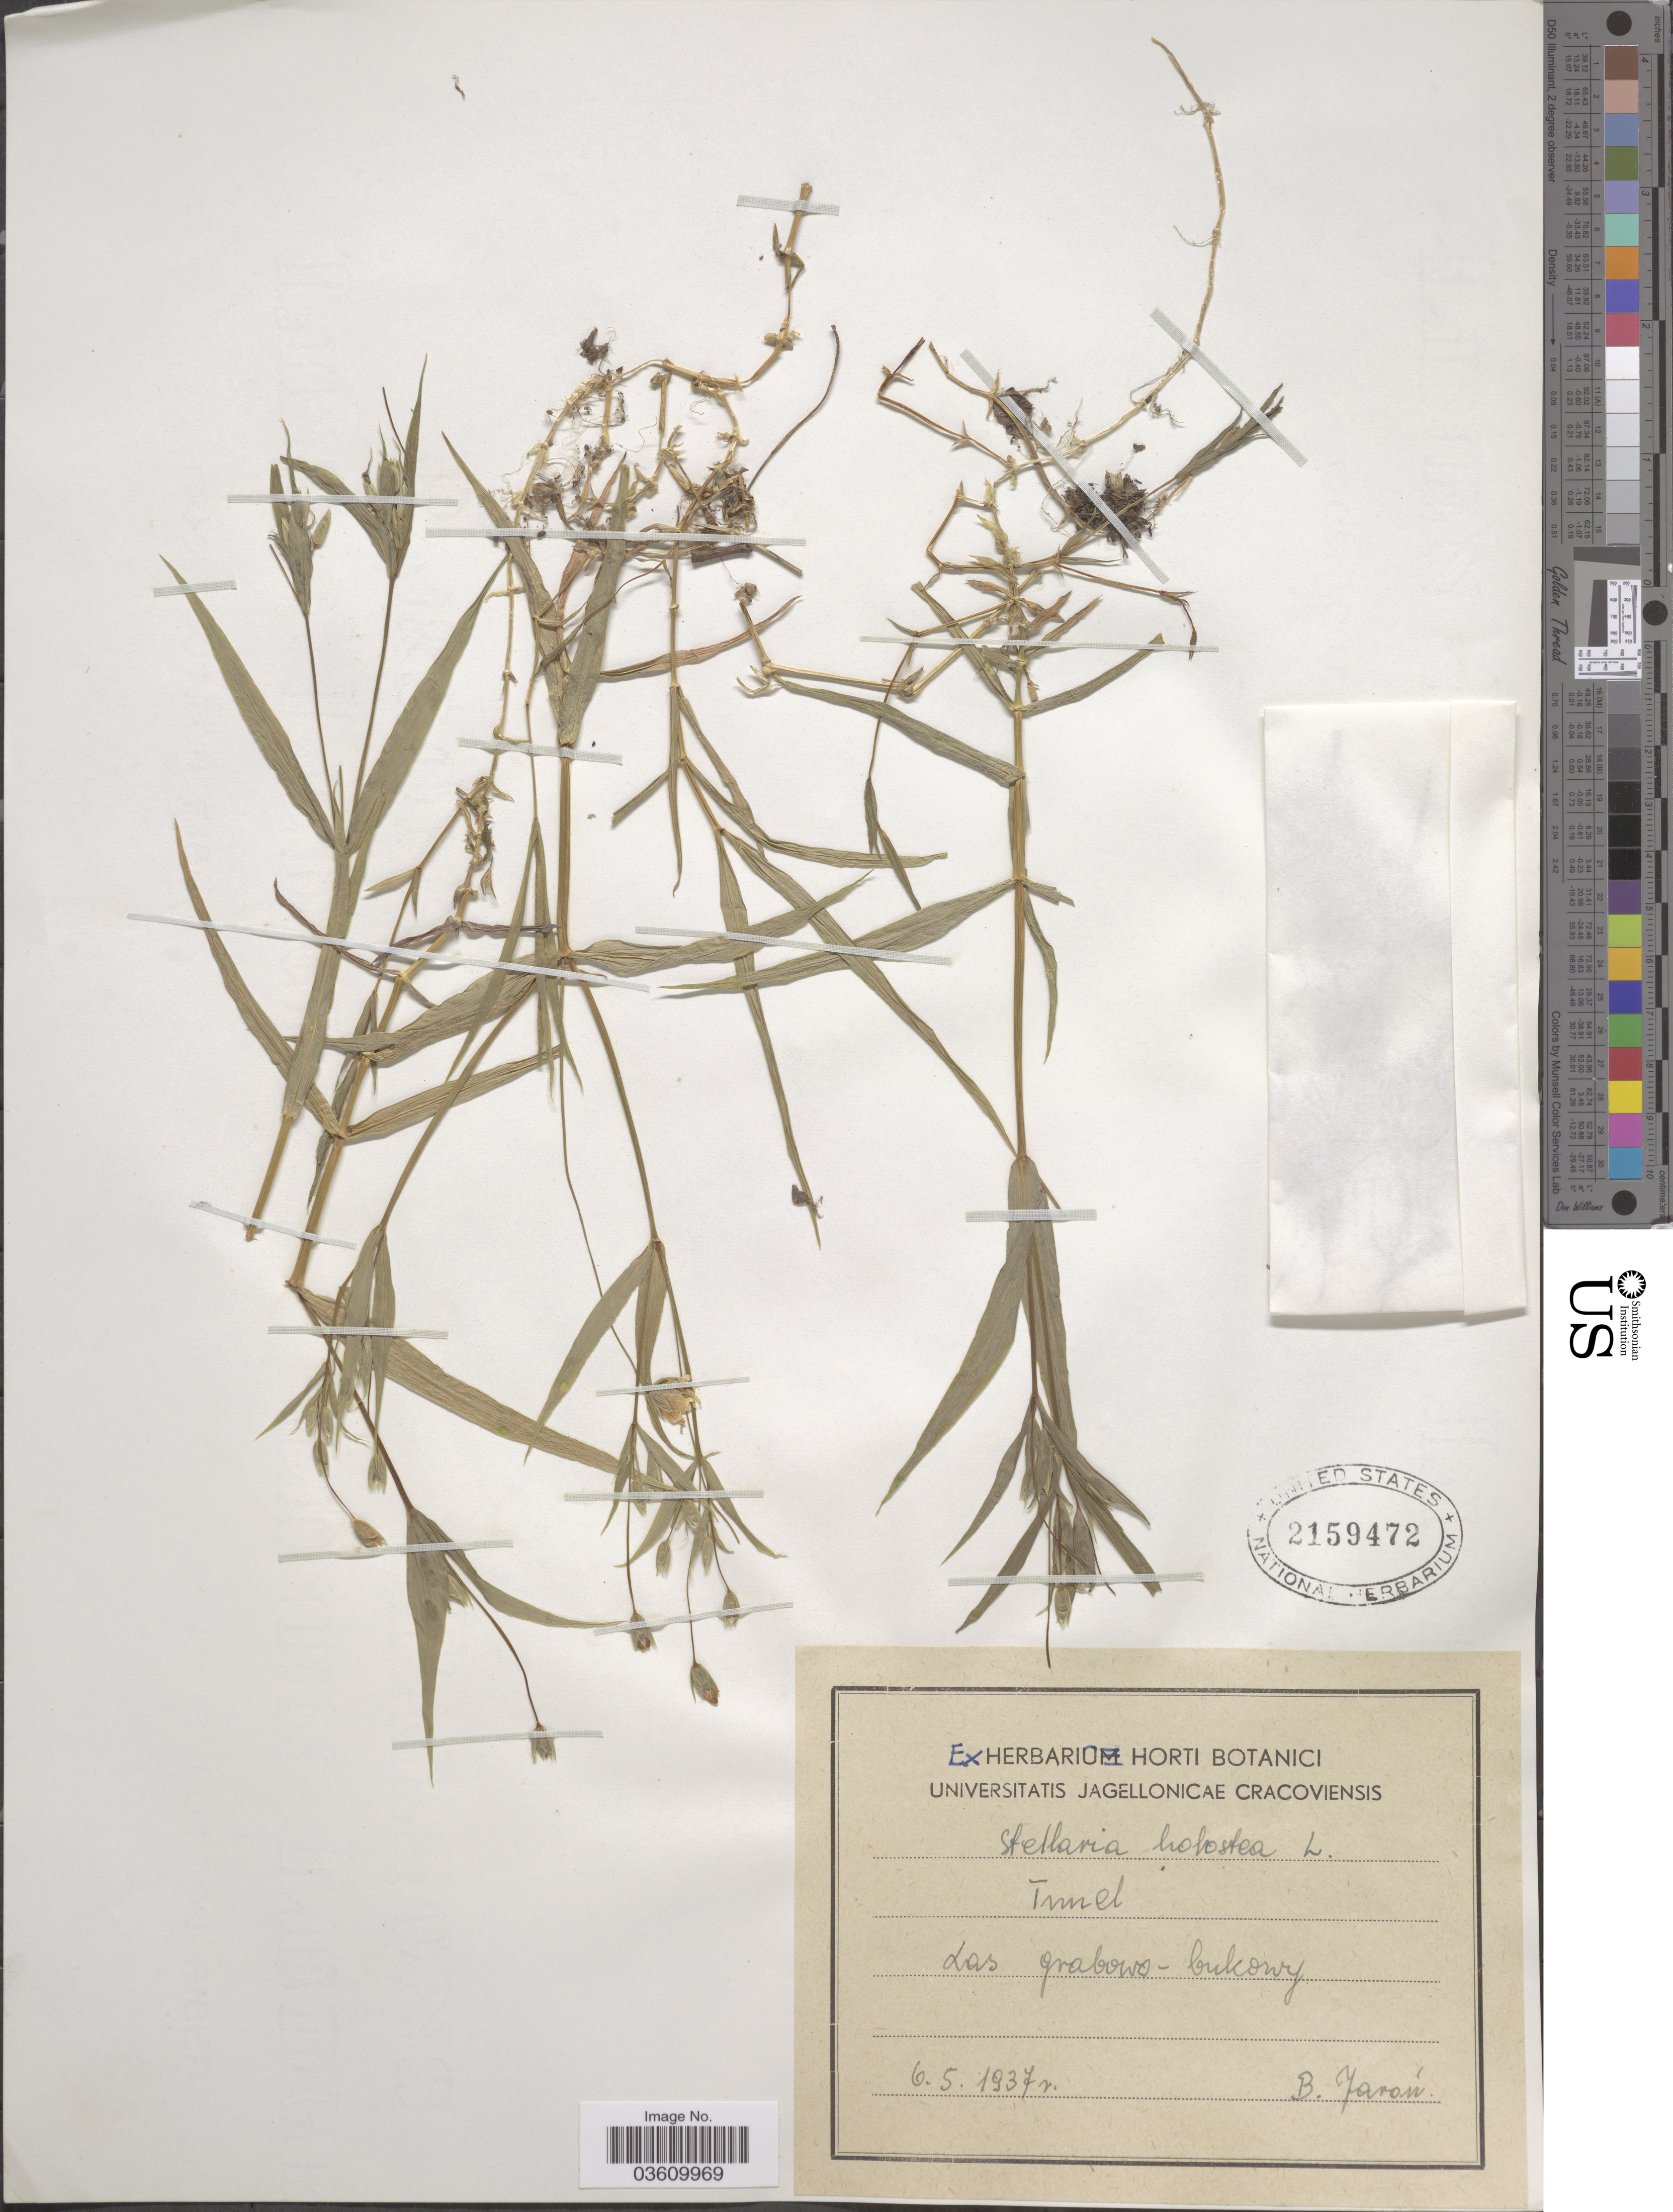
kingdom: Plantae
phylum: Tracheophyta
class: Magnoliopsida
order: Caryophyllales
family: Caryophyllaceae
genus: Rabelera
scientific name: Rabelera holostea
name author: (L.) M.T. Sharples & E.A. Tripp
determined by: U.S. National Herbarium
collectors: B. Jaron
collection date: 1937-05-06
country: Poland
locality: Tunel. Las grabowo - bukowy.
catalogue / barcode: US 2159472